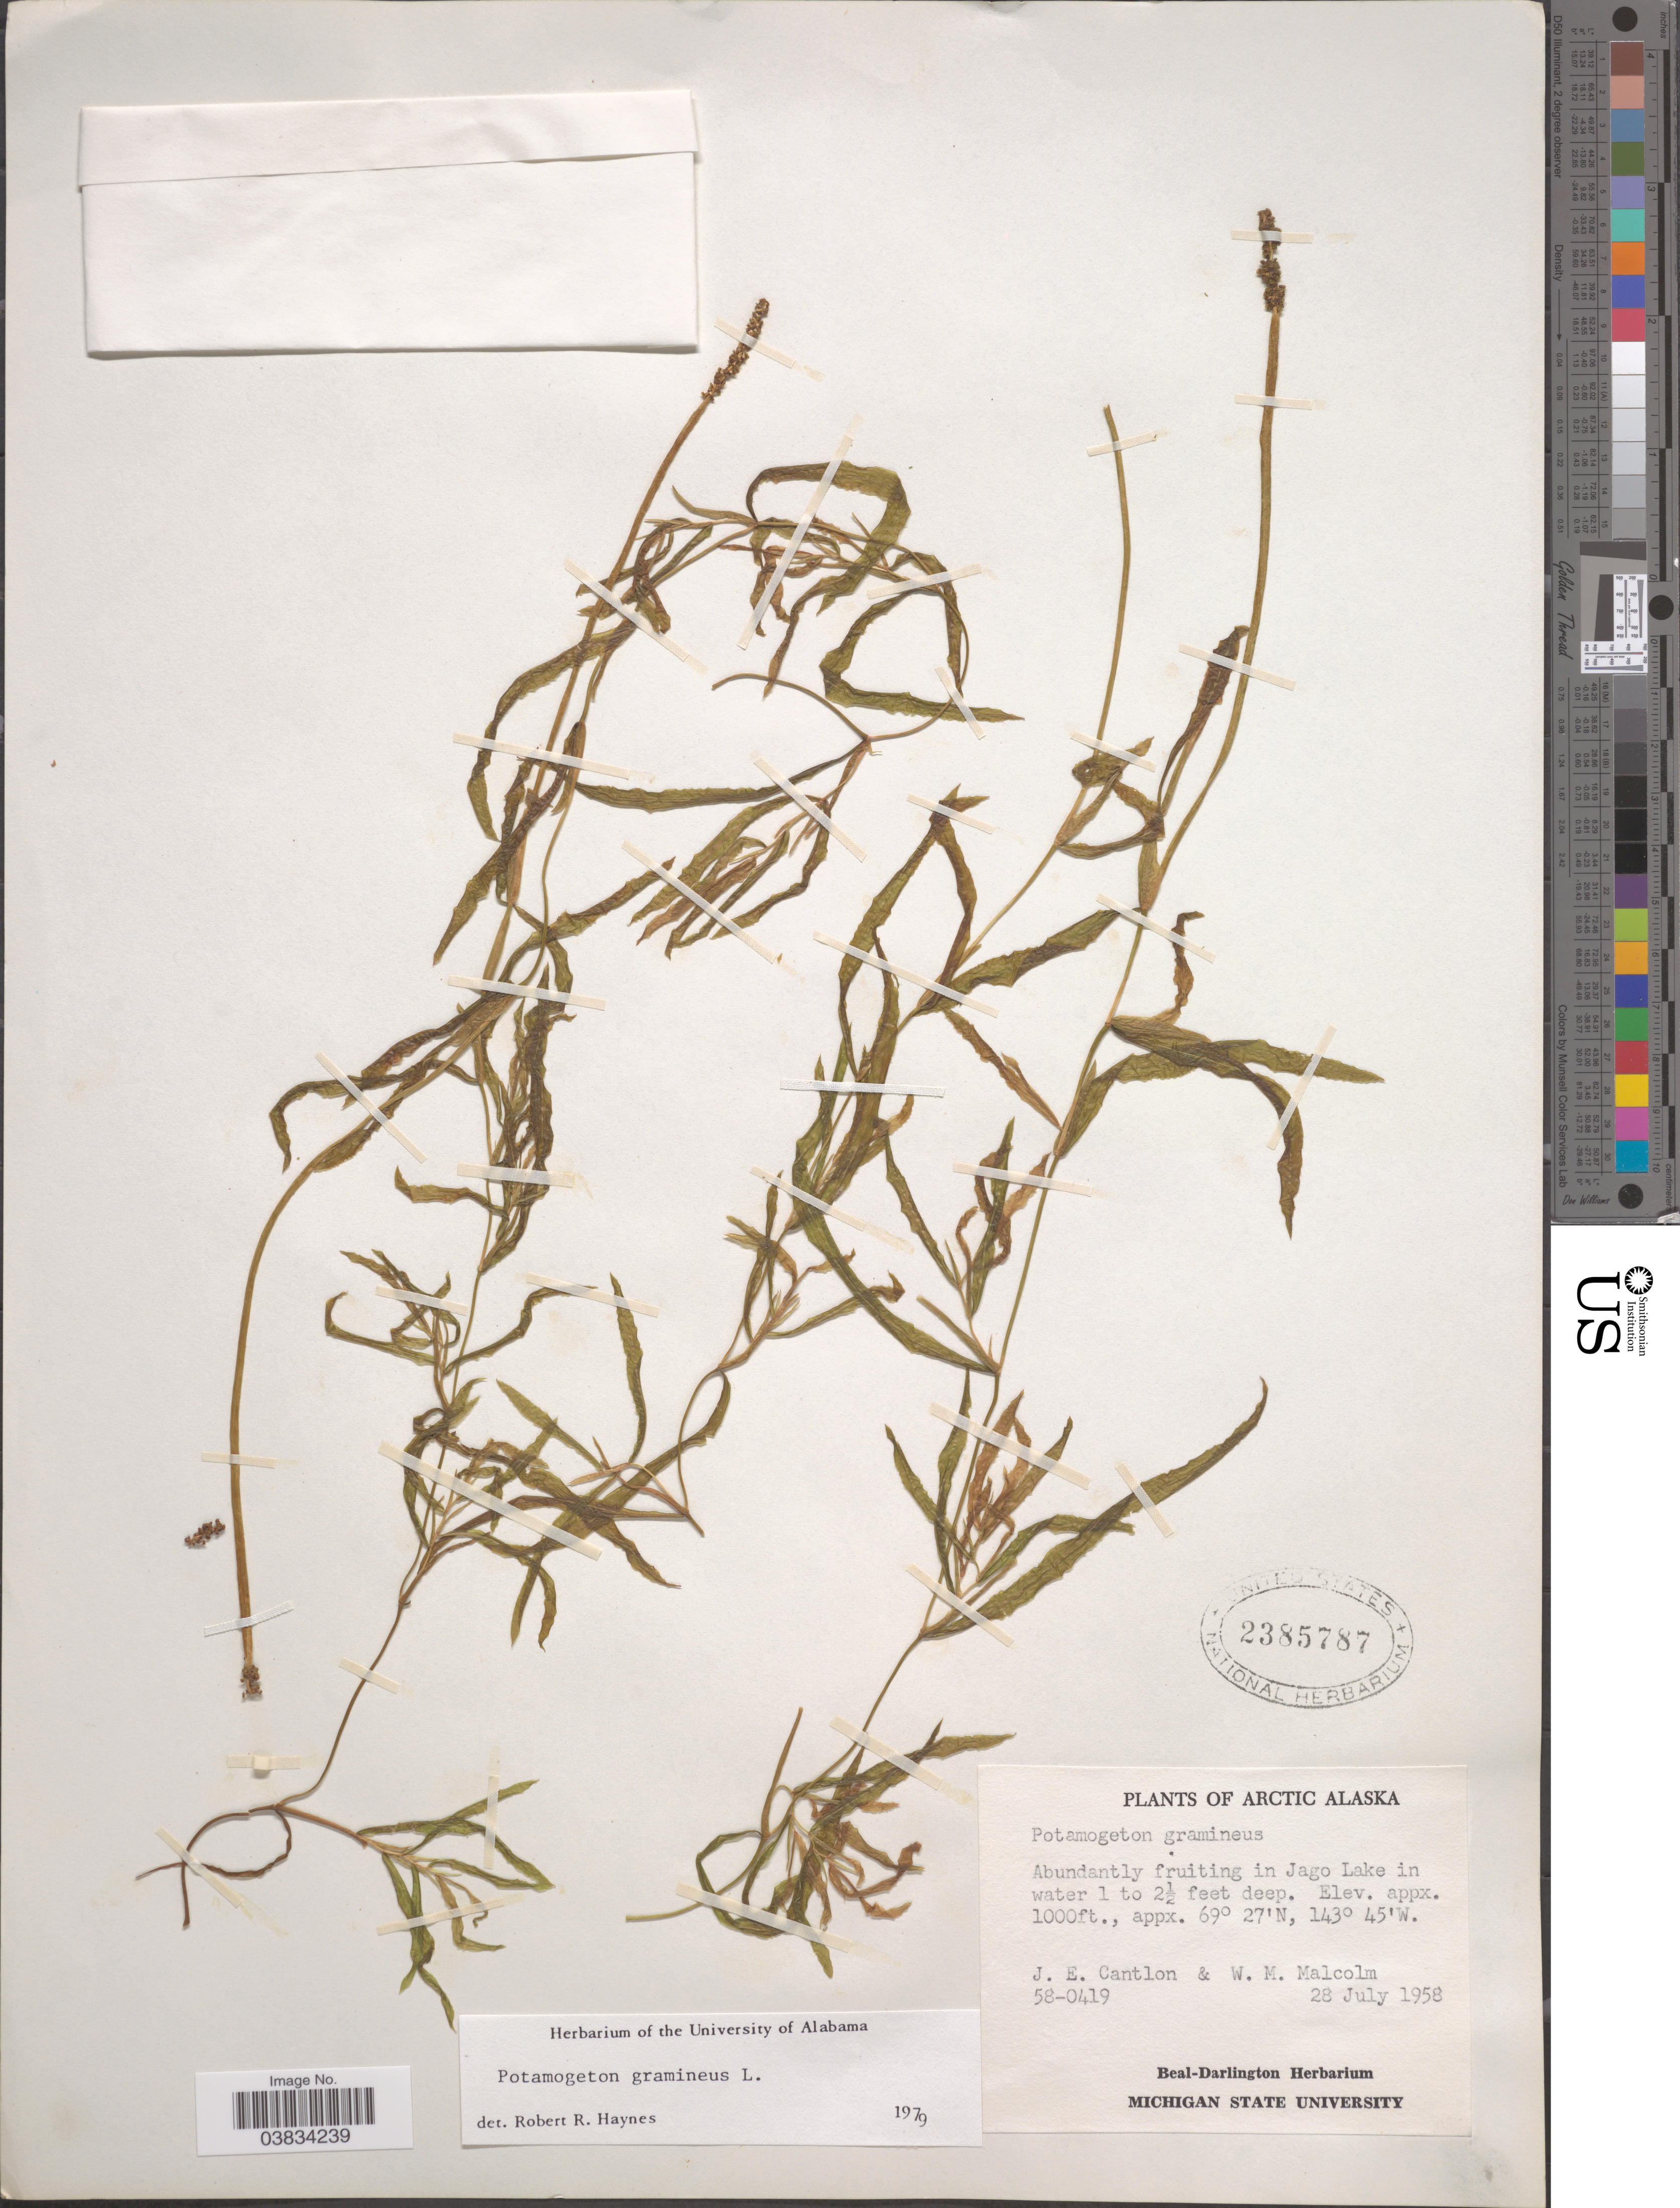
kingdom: Plantae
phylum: Tracheophyta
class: Liliopsida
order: Alismatales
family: Potamogetonaceae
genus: Potamogeton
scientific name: Potamogeton gramineus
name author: L.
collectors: J. Cantlon & W. Malcolm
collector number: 58-0419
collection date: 1958-07-28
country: United States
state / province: Alaska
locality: Arctic Alaska. In Jago Lake.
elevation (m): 305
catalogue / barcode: US 2385787